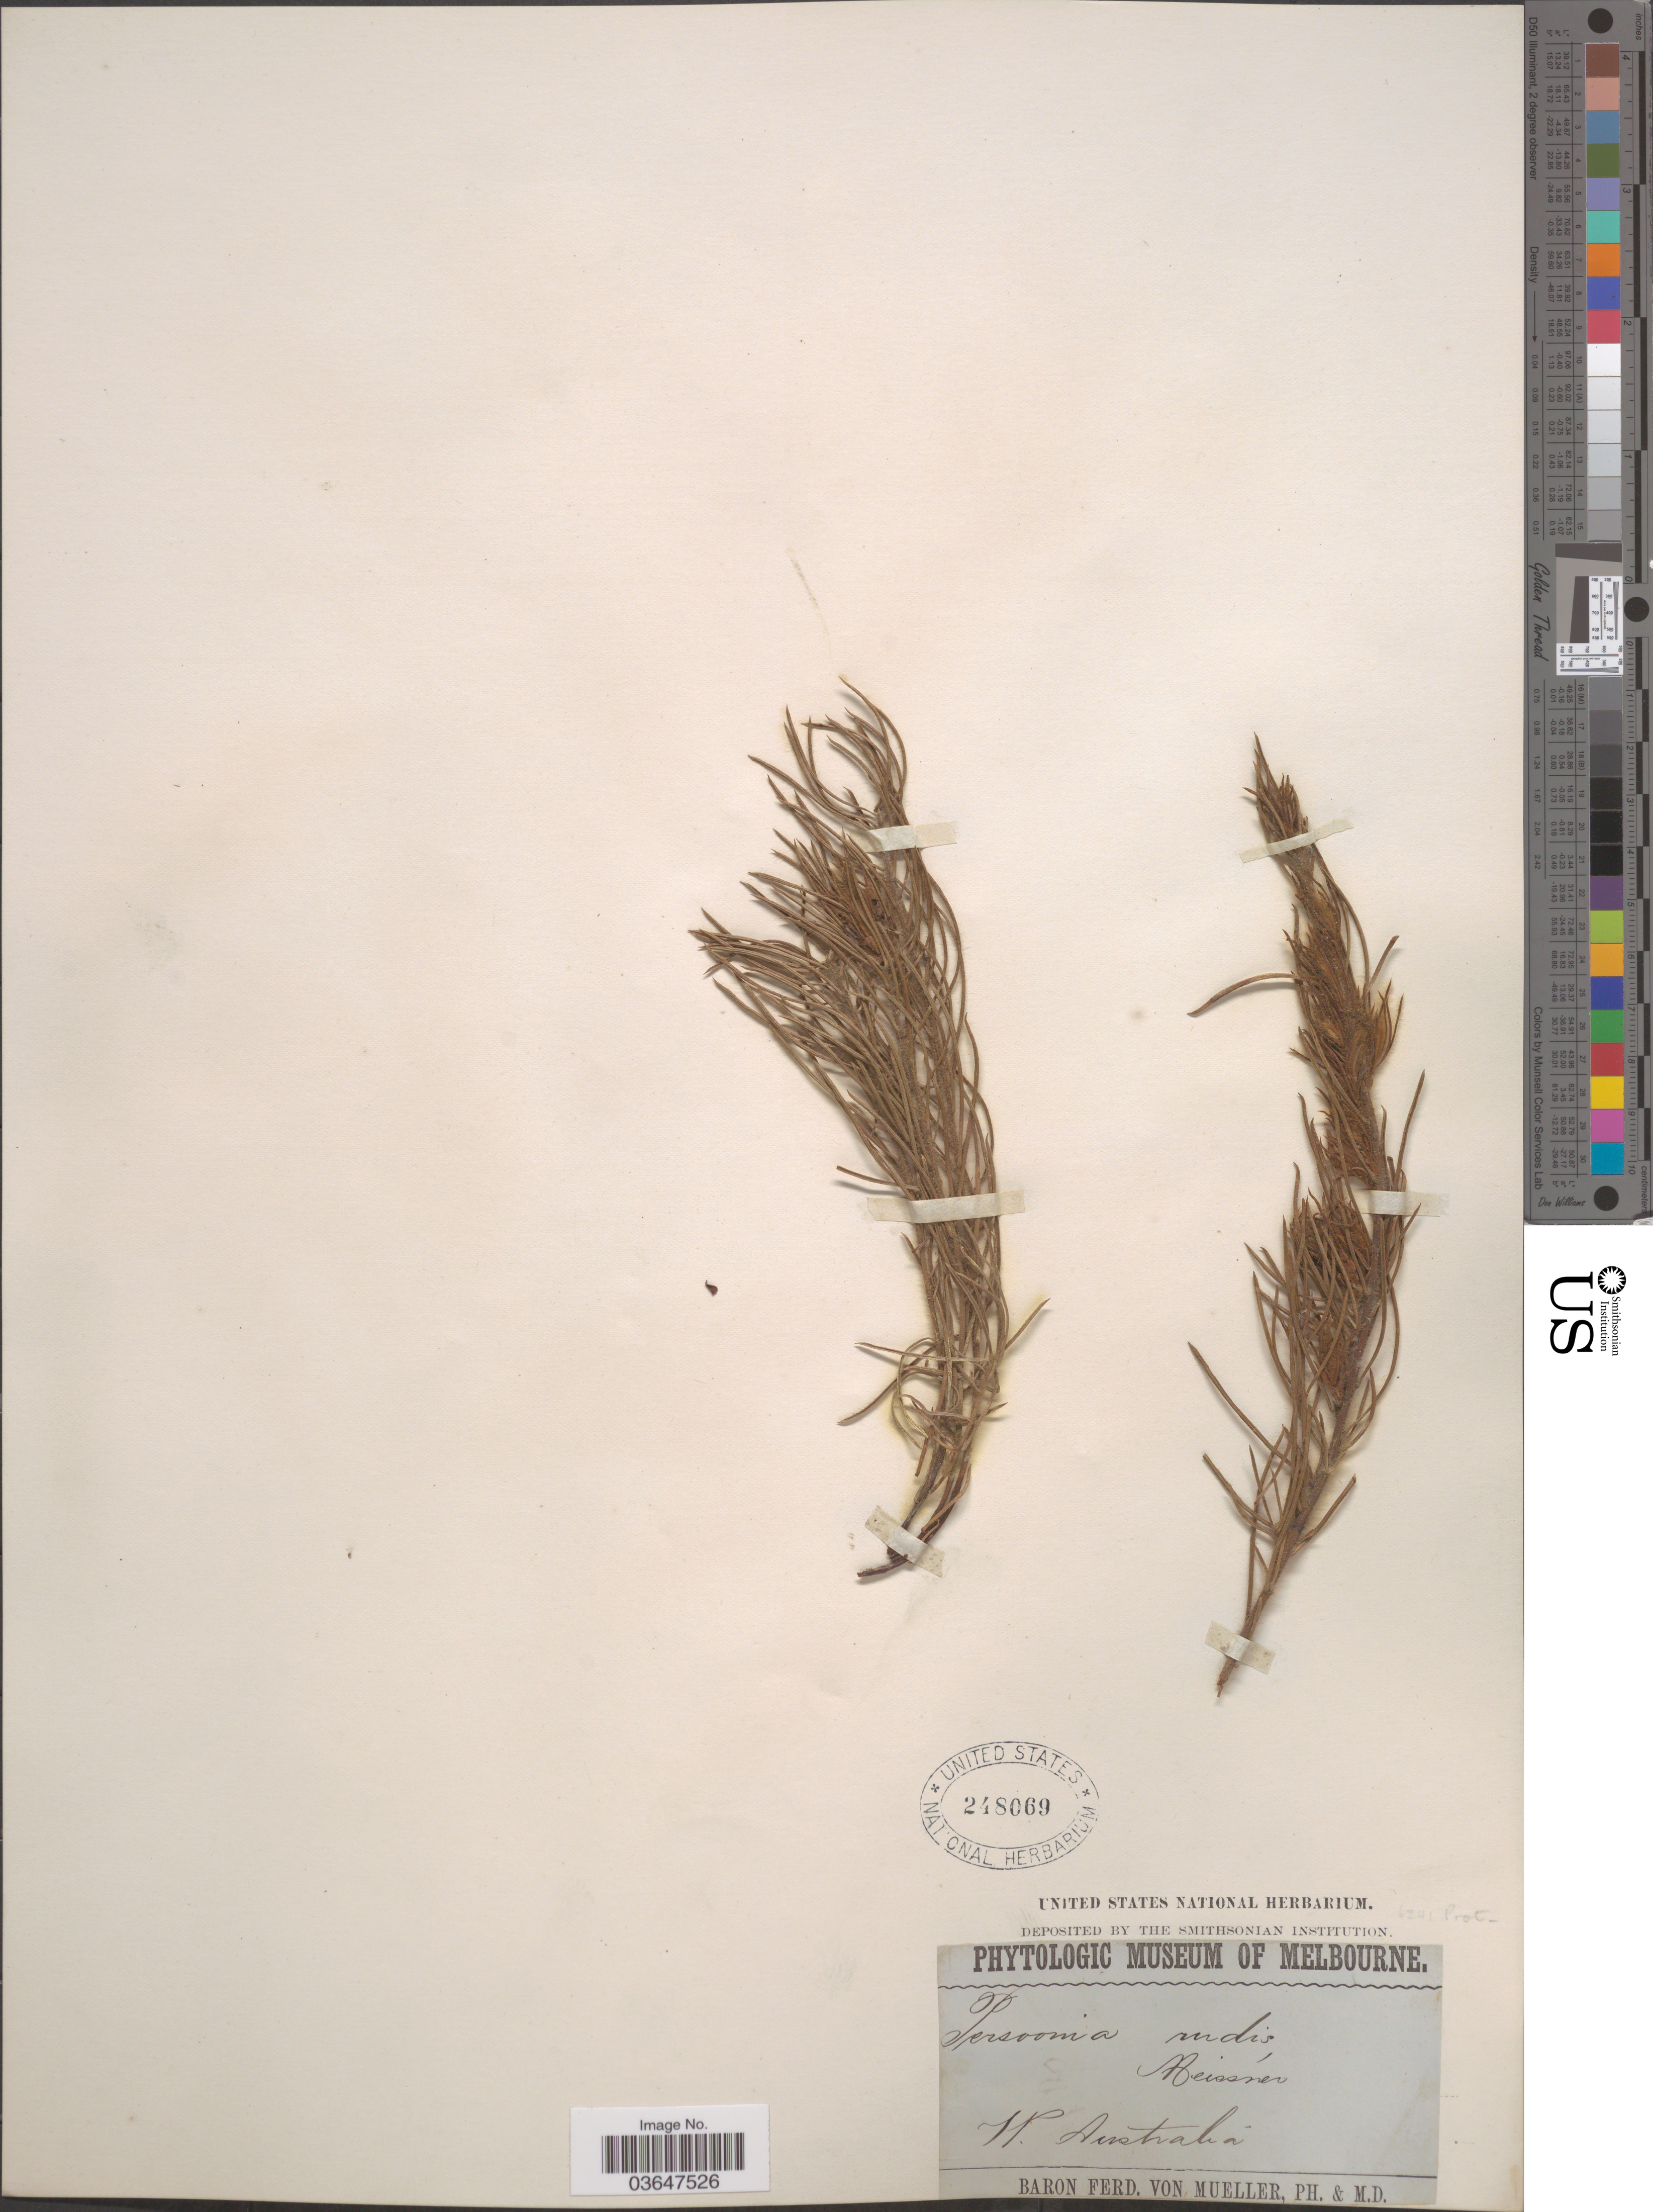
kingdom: Plantae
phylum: Tracheophyta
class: Magnoliopsida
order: Proteales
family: Proteaceae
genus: Persoonia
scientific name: Persoonia rudis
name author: Meisn.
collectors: B. von Mueller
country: Australia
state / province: Western Australia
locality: W. Australia.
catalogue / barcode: US 248069